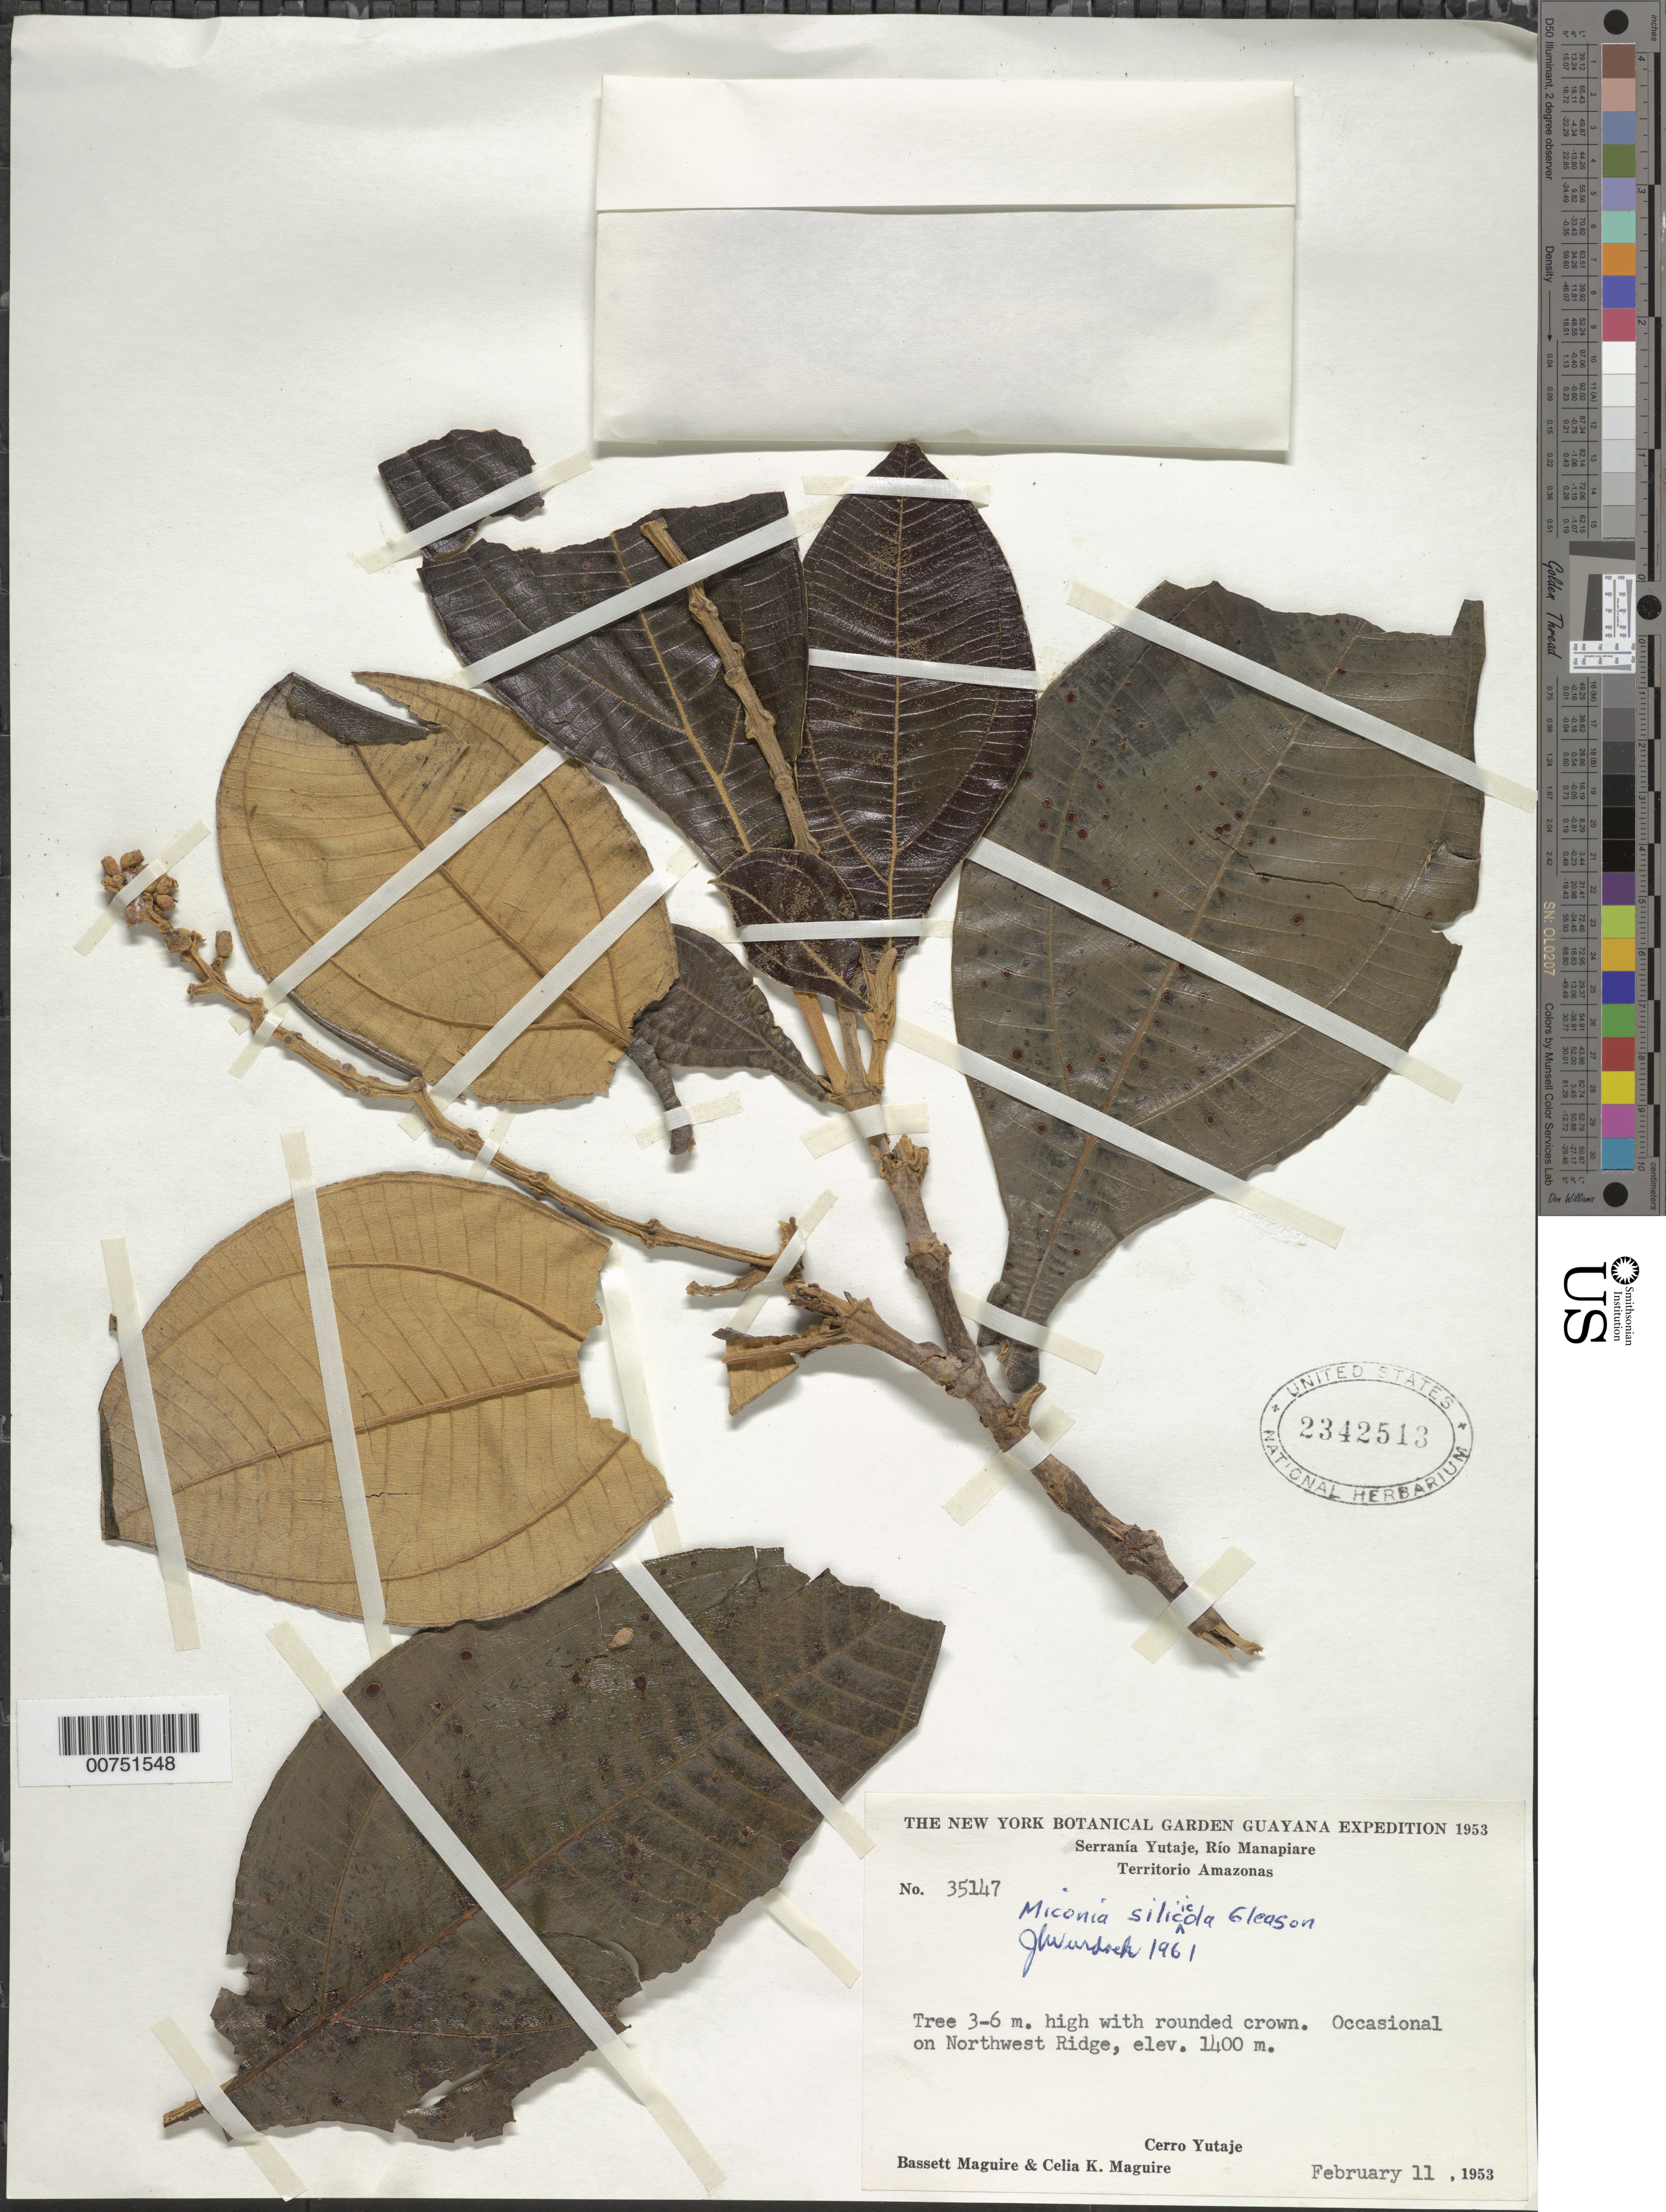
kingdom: Plantae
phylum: Tracheophyta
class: Magnoliopsida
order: Myrtales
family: Melastomataceae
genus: Miconia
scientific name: Miconia silicicola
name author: Gleason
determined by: Wurdack, John J., (US), US (UNITED STATES)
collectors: B. Maguire & C. K. Maguire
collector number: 35147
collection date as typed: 11-Feb-53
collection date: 1953-02-11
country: Venezuela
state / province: Amazonas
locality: Serranía Yutajé, Río Manapiare, Cerro Yutajé, NW ridge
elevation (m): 1400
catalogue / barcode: US 2342513